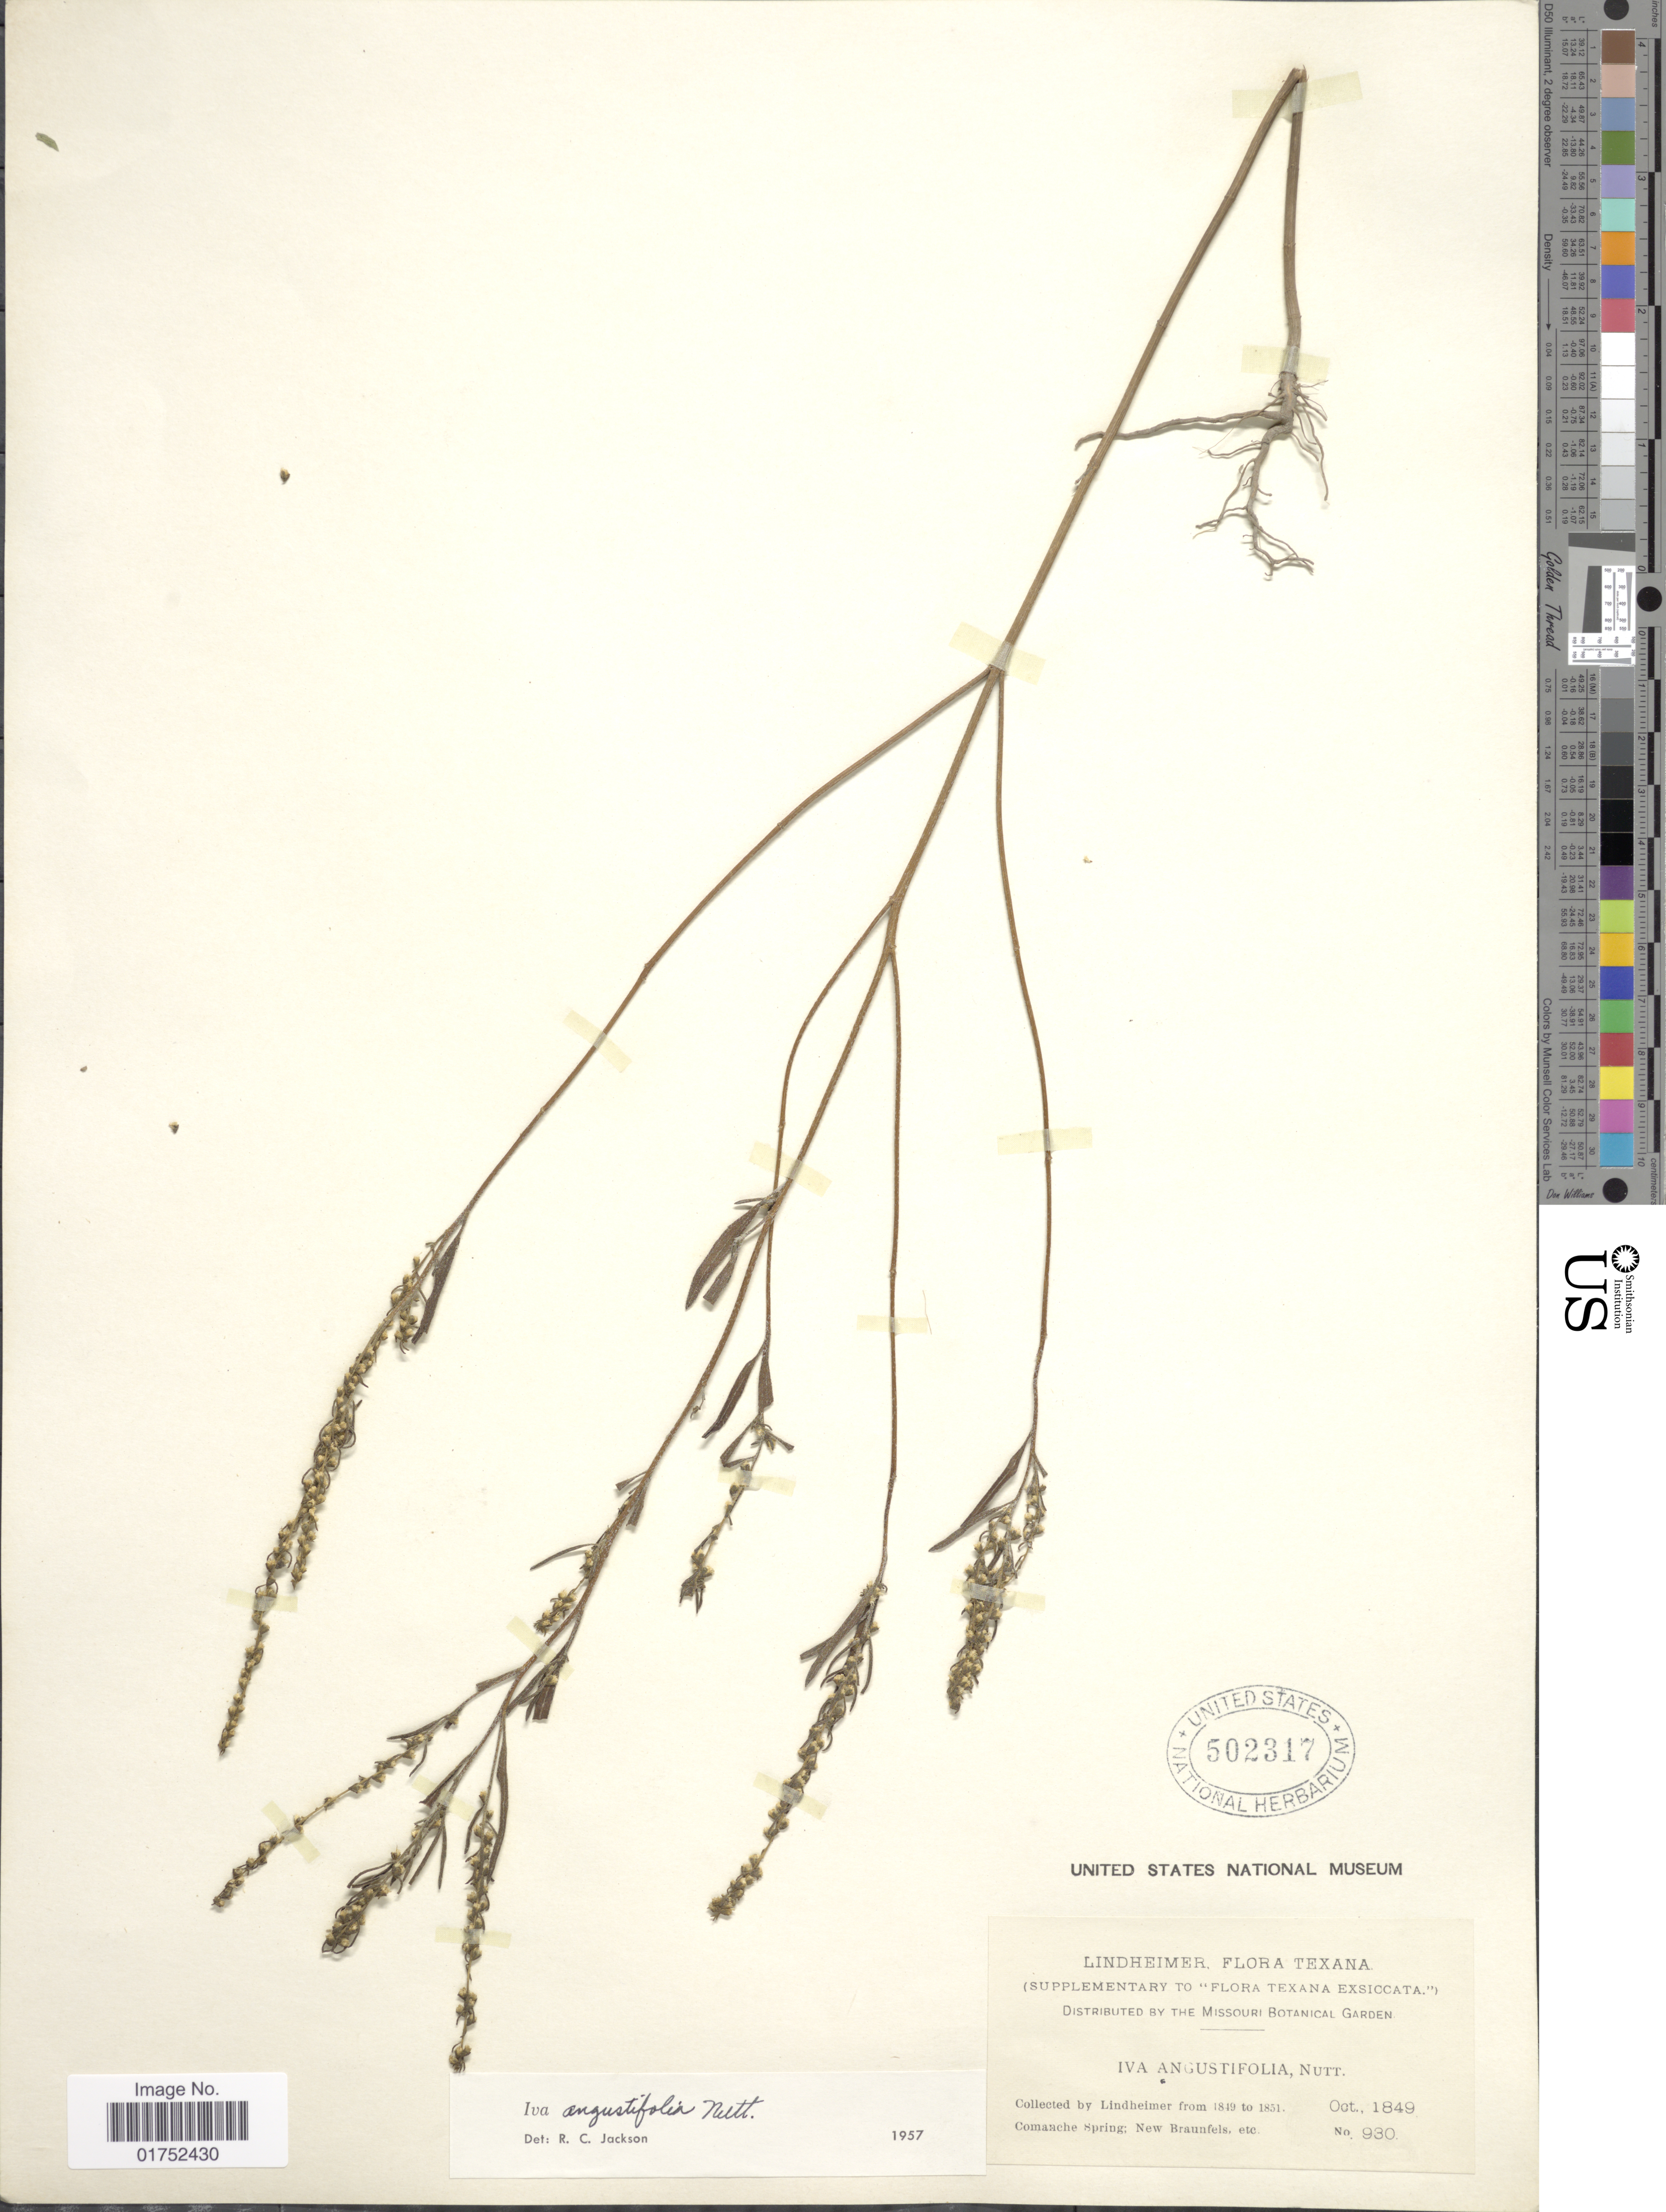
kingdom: Plantae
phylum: Tracheophyta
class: Magnoliopsida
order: Asterales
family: Asteraceae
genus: Iva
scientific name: Iva angustifolia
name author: Nutt.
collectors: F. J. Lindheimer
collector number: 930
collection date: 1849-10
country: United States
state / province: Texas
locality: Comanche Spring, New Braunfels, etc.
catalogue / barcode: US 502317